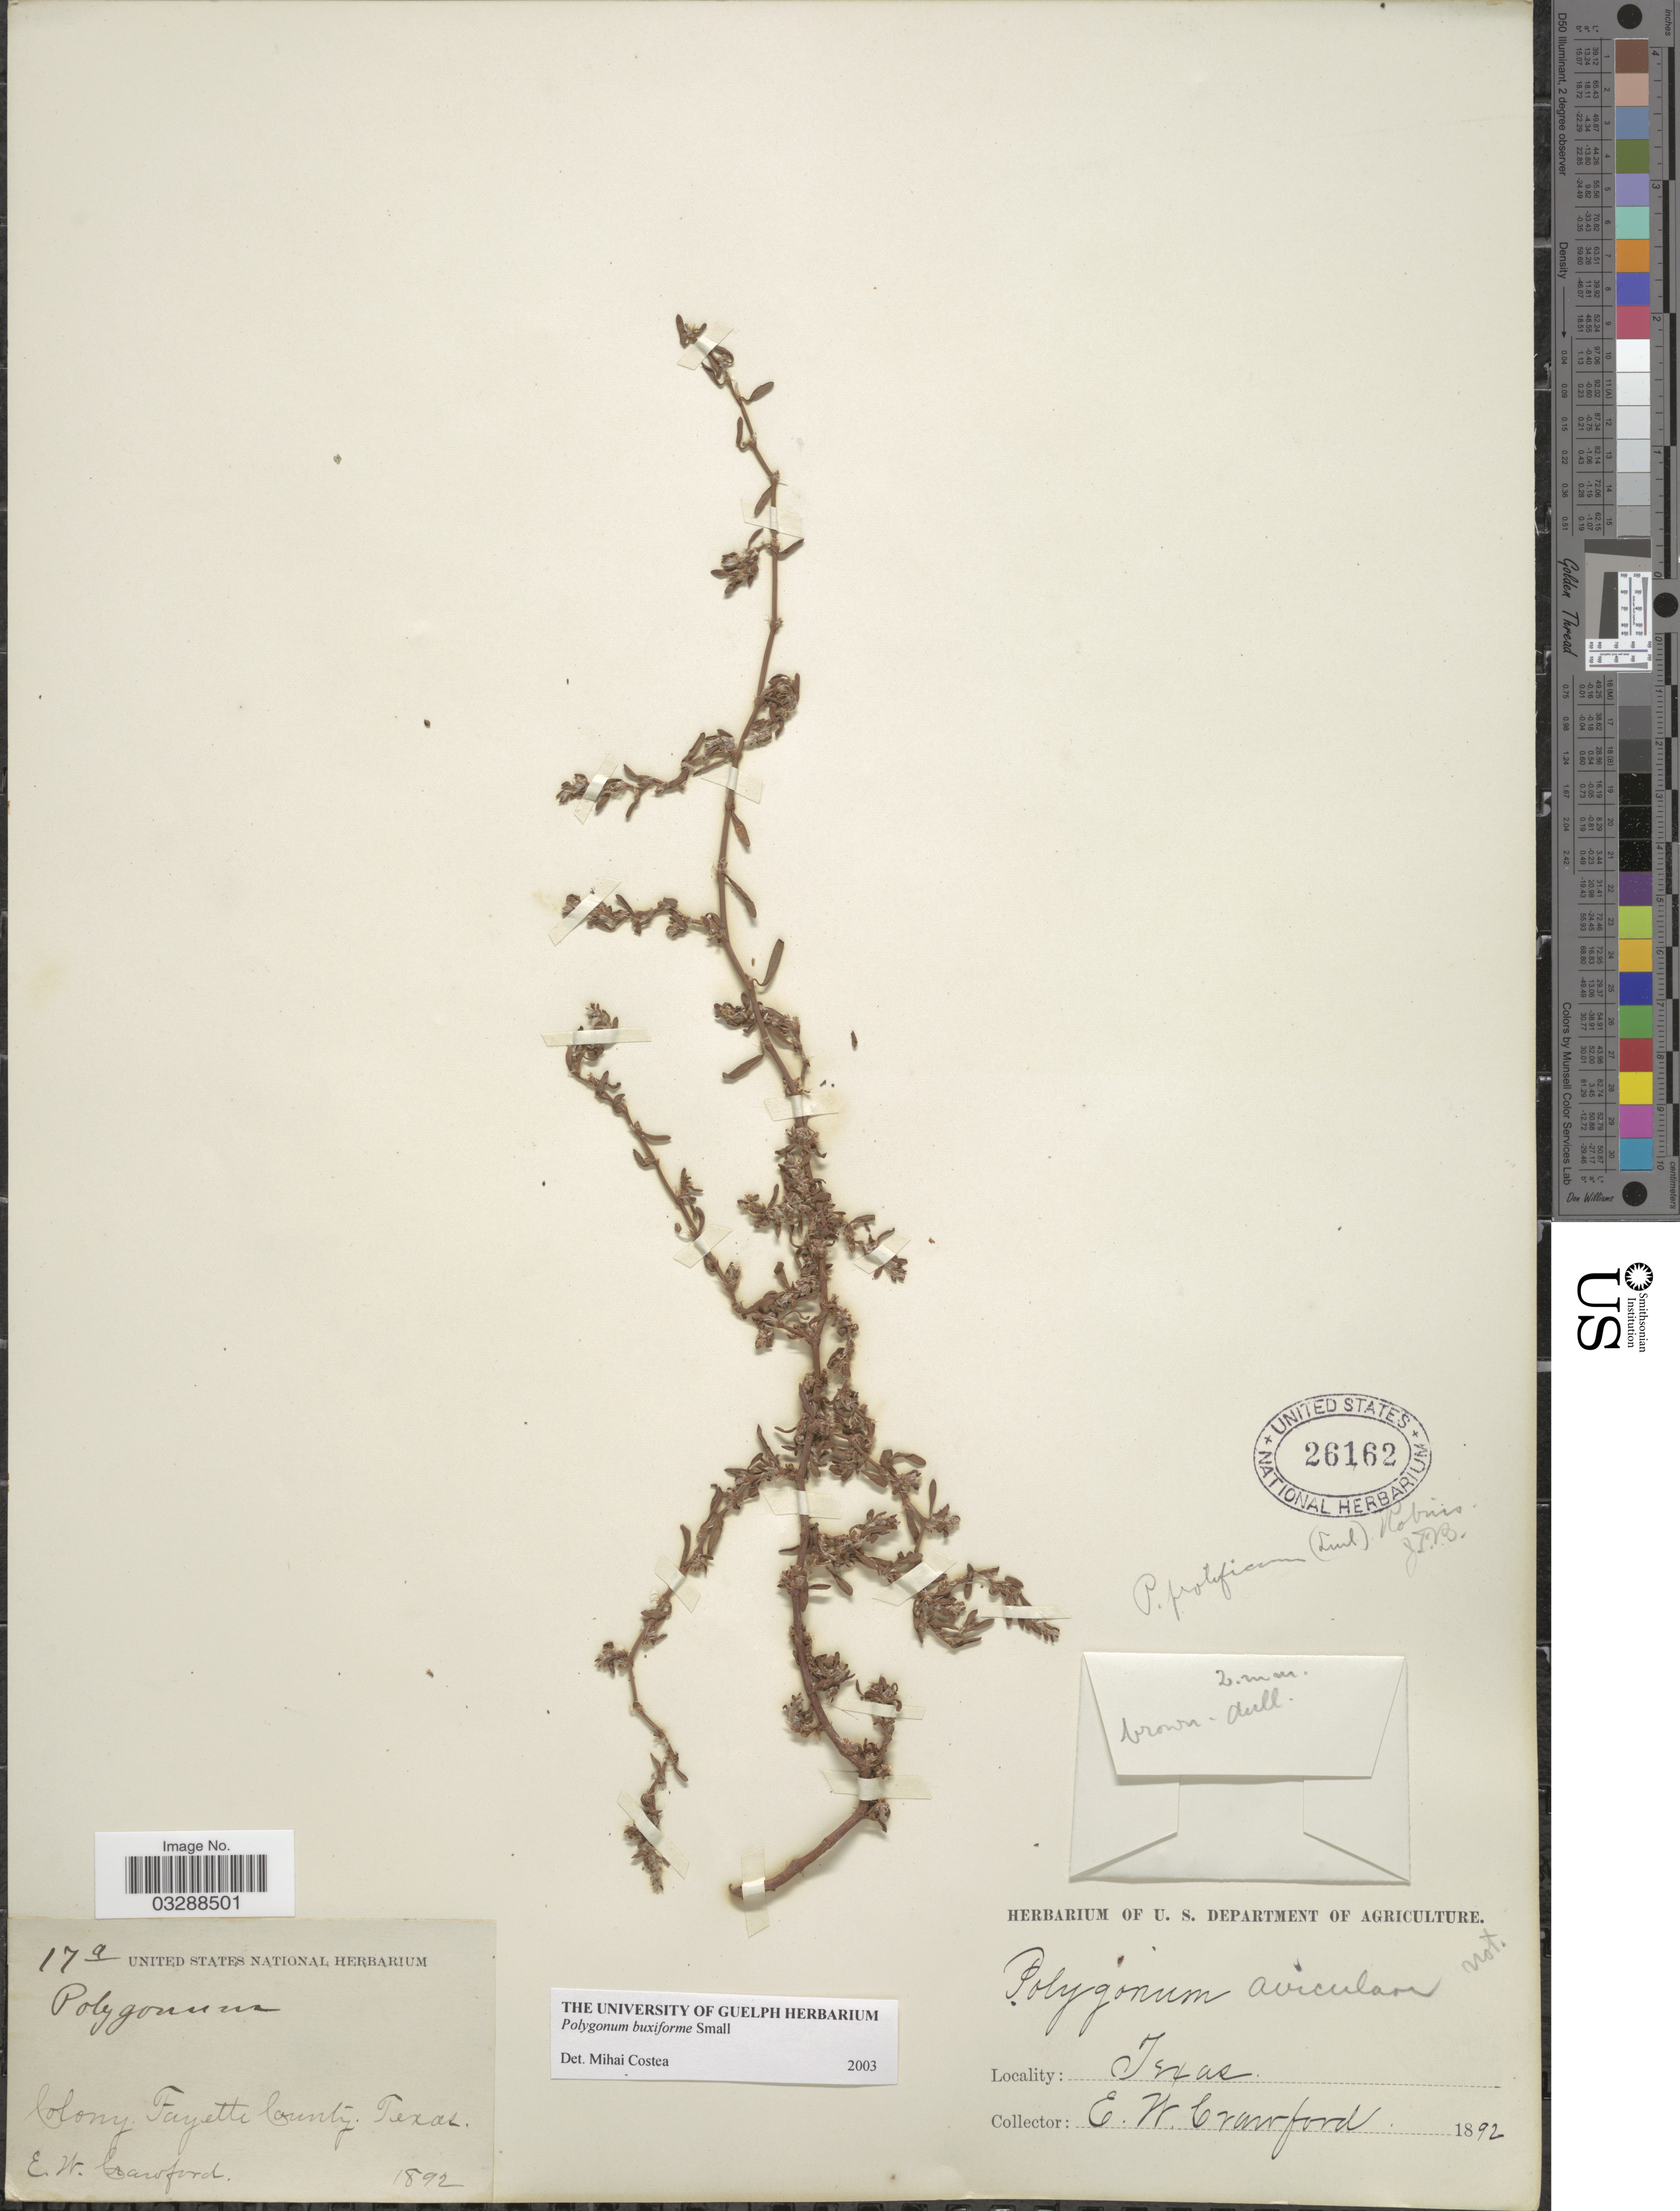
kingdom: Plantae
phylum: Tracheophyta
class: Magnoliopsida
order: Caryophyllales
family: Polygonaceae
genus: Polygonum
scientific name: Polygonum buxiforme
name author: Small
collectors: E. Crawford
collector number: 17a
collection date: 1892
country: United States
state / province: Texas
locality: Colony. Fayette County.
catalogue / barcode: US 26162